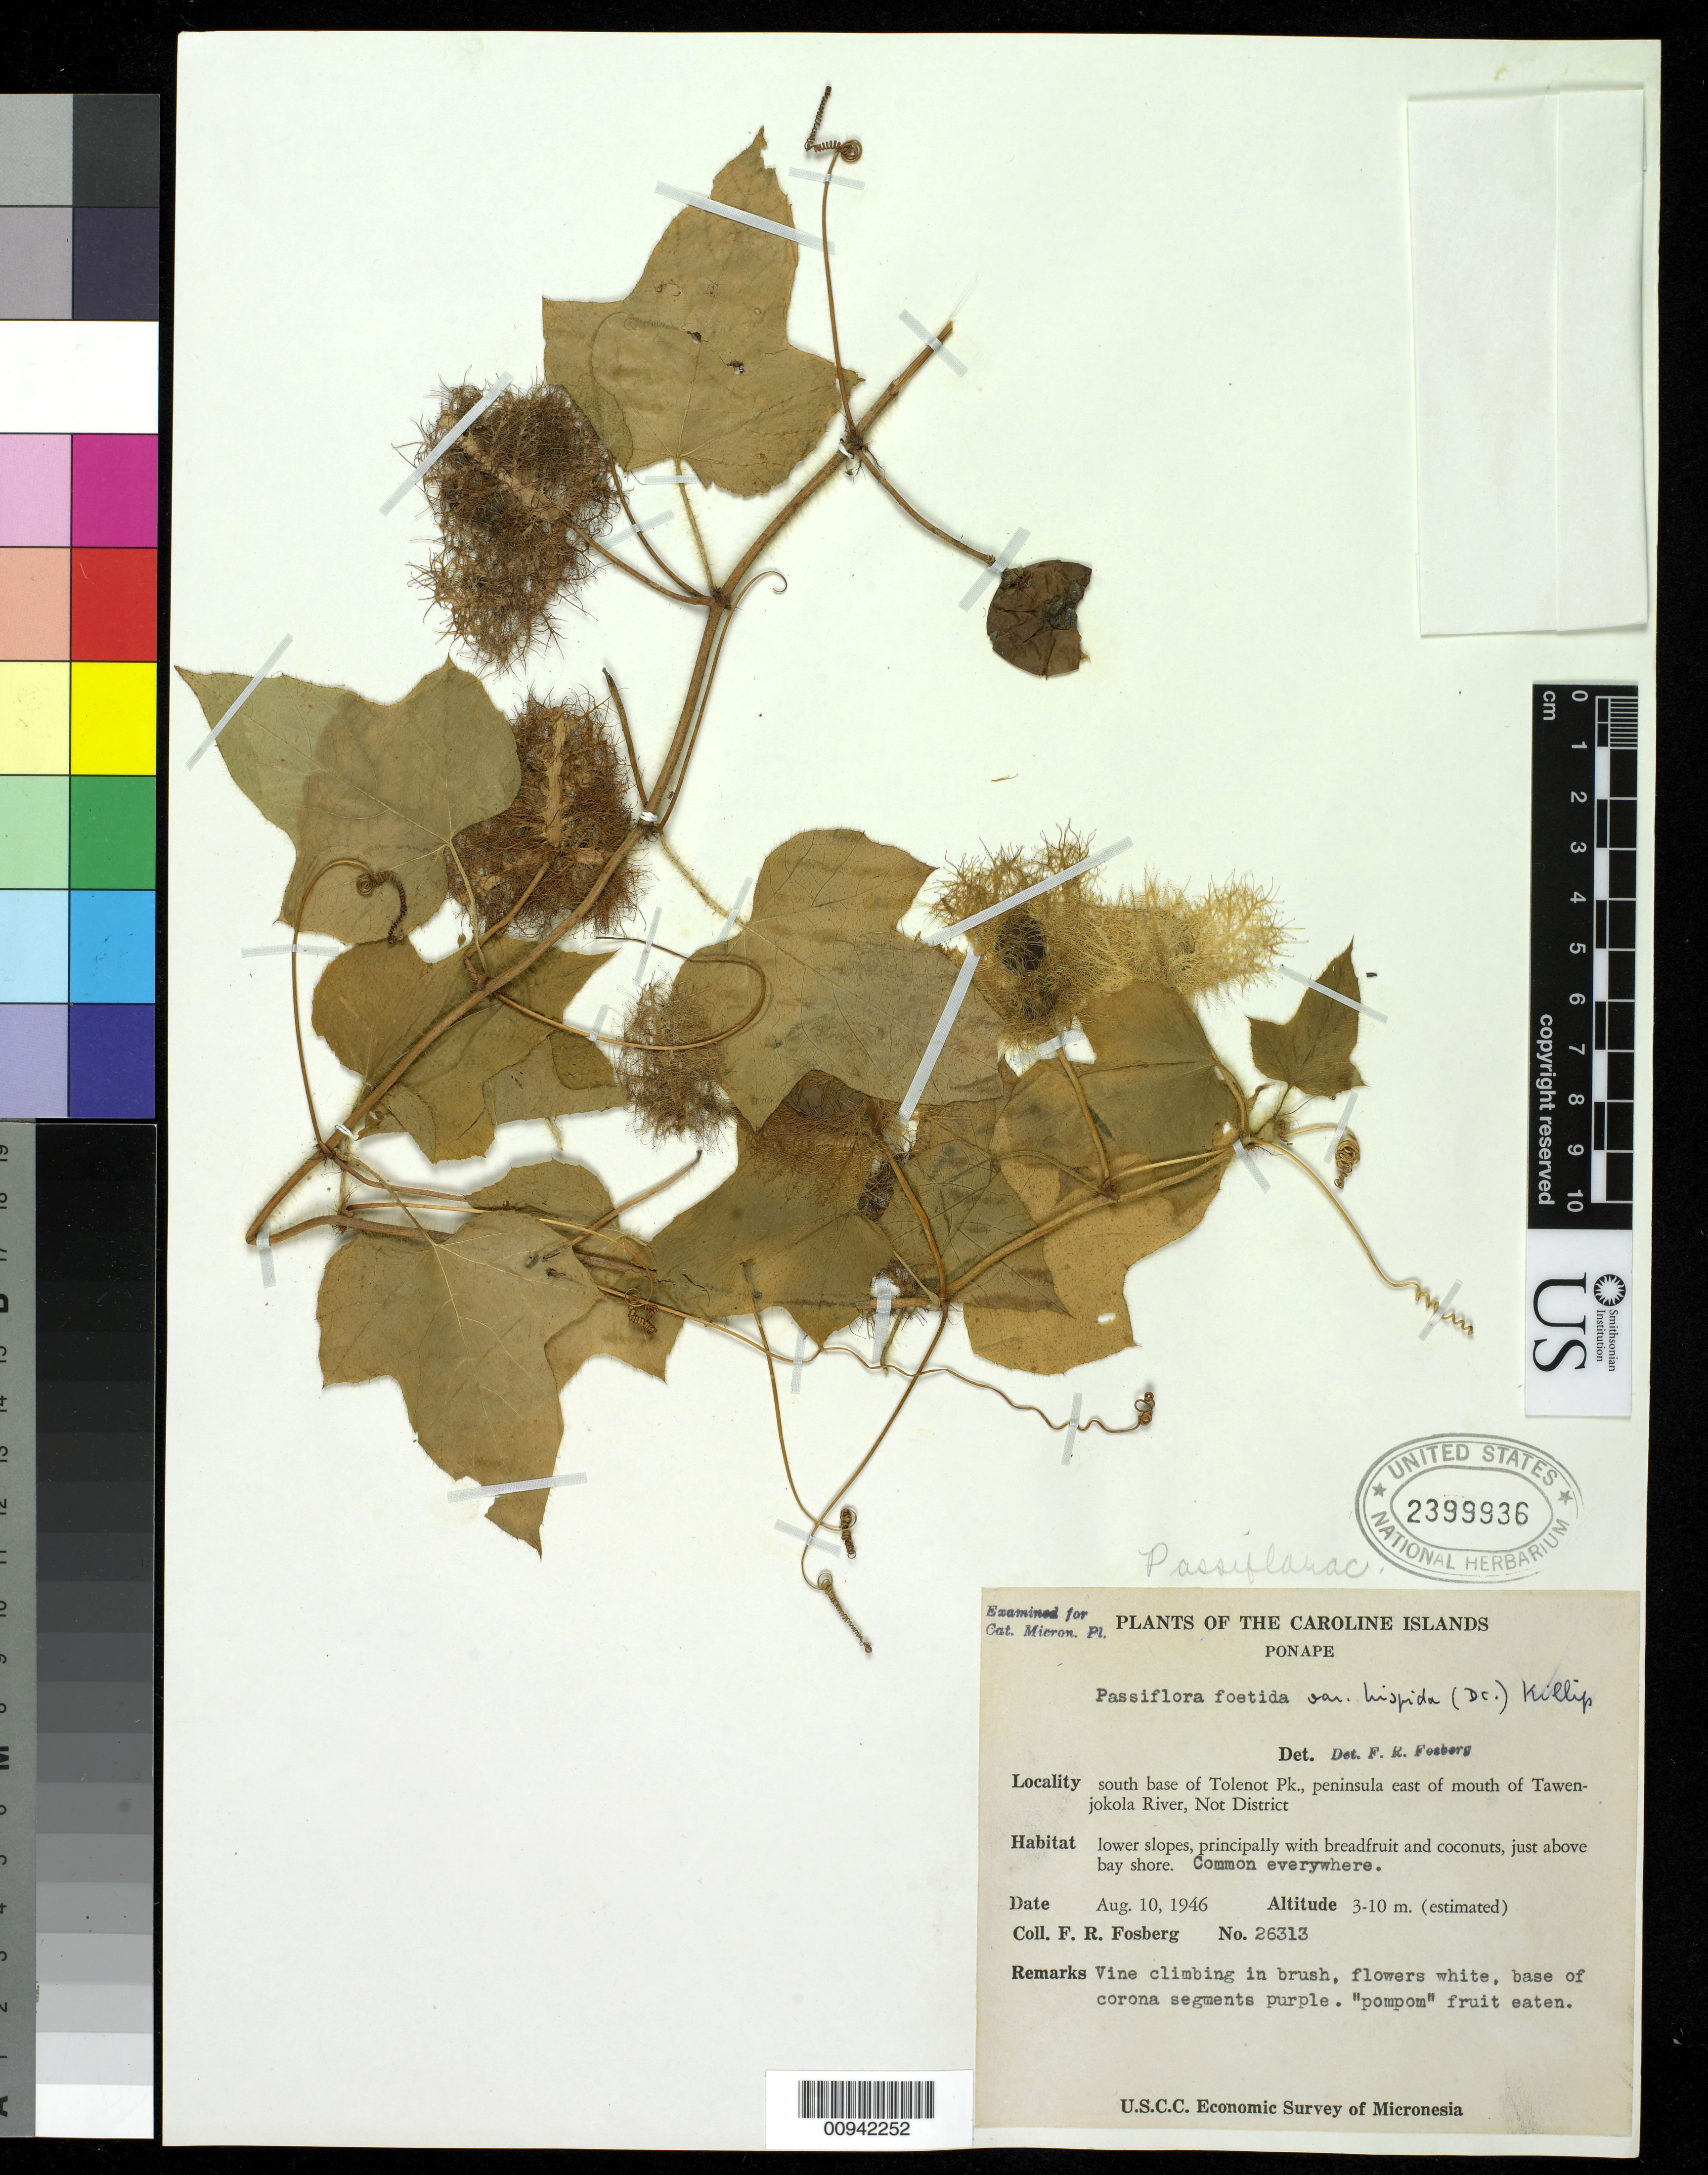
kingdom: Plantae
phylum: Tracheophyta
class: Magnoliopsida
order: Malpighiales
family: Passifloraceae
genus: Passiflora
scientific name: Passiflora foetida var. hispida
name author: (DC. ex Triana & Planch.) Killip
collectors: D. Anderson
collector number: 26313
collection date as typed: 06 Dec 1949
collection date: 1949-12-06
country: Micronesia, Federated States of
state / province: Truk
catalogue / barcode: US 2399936